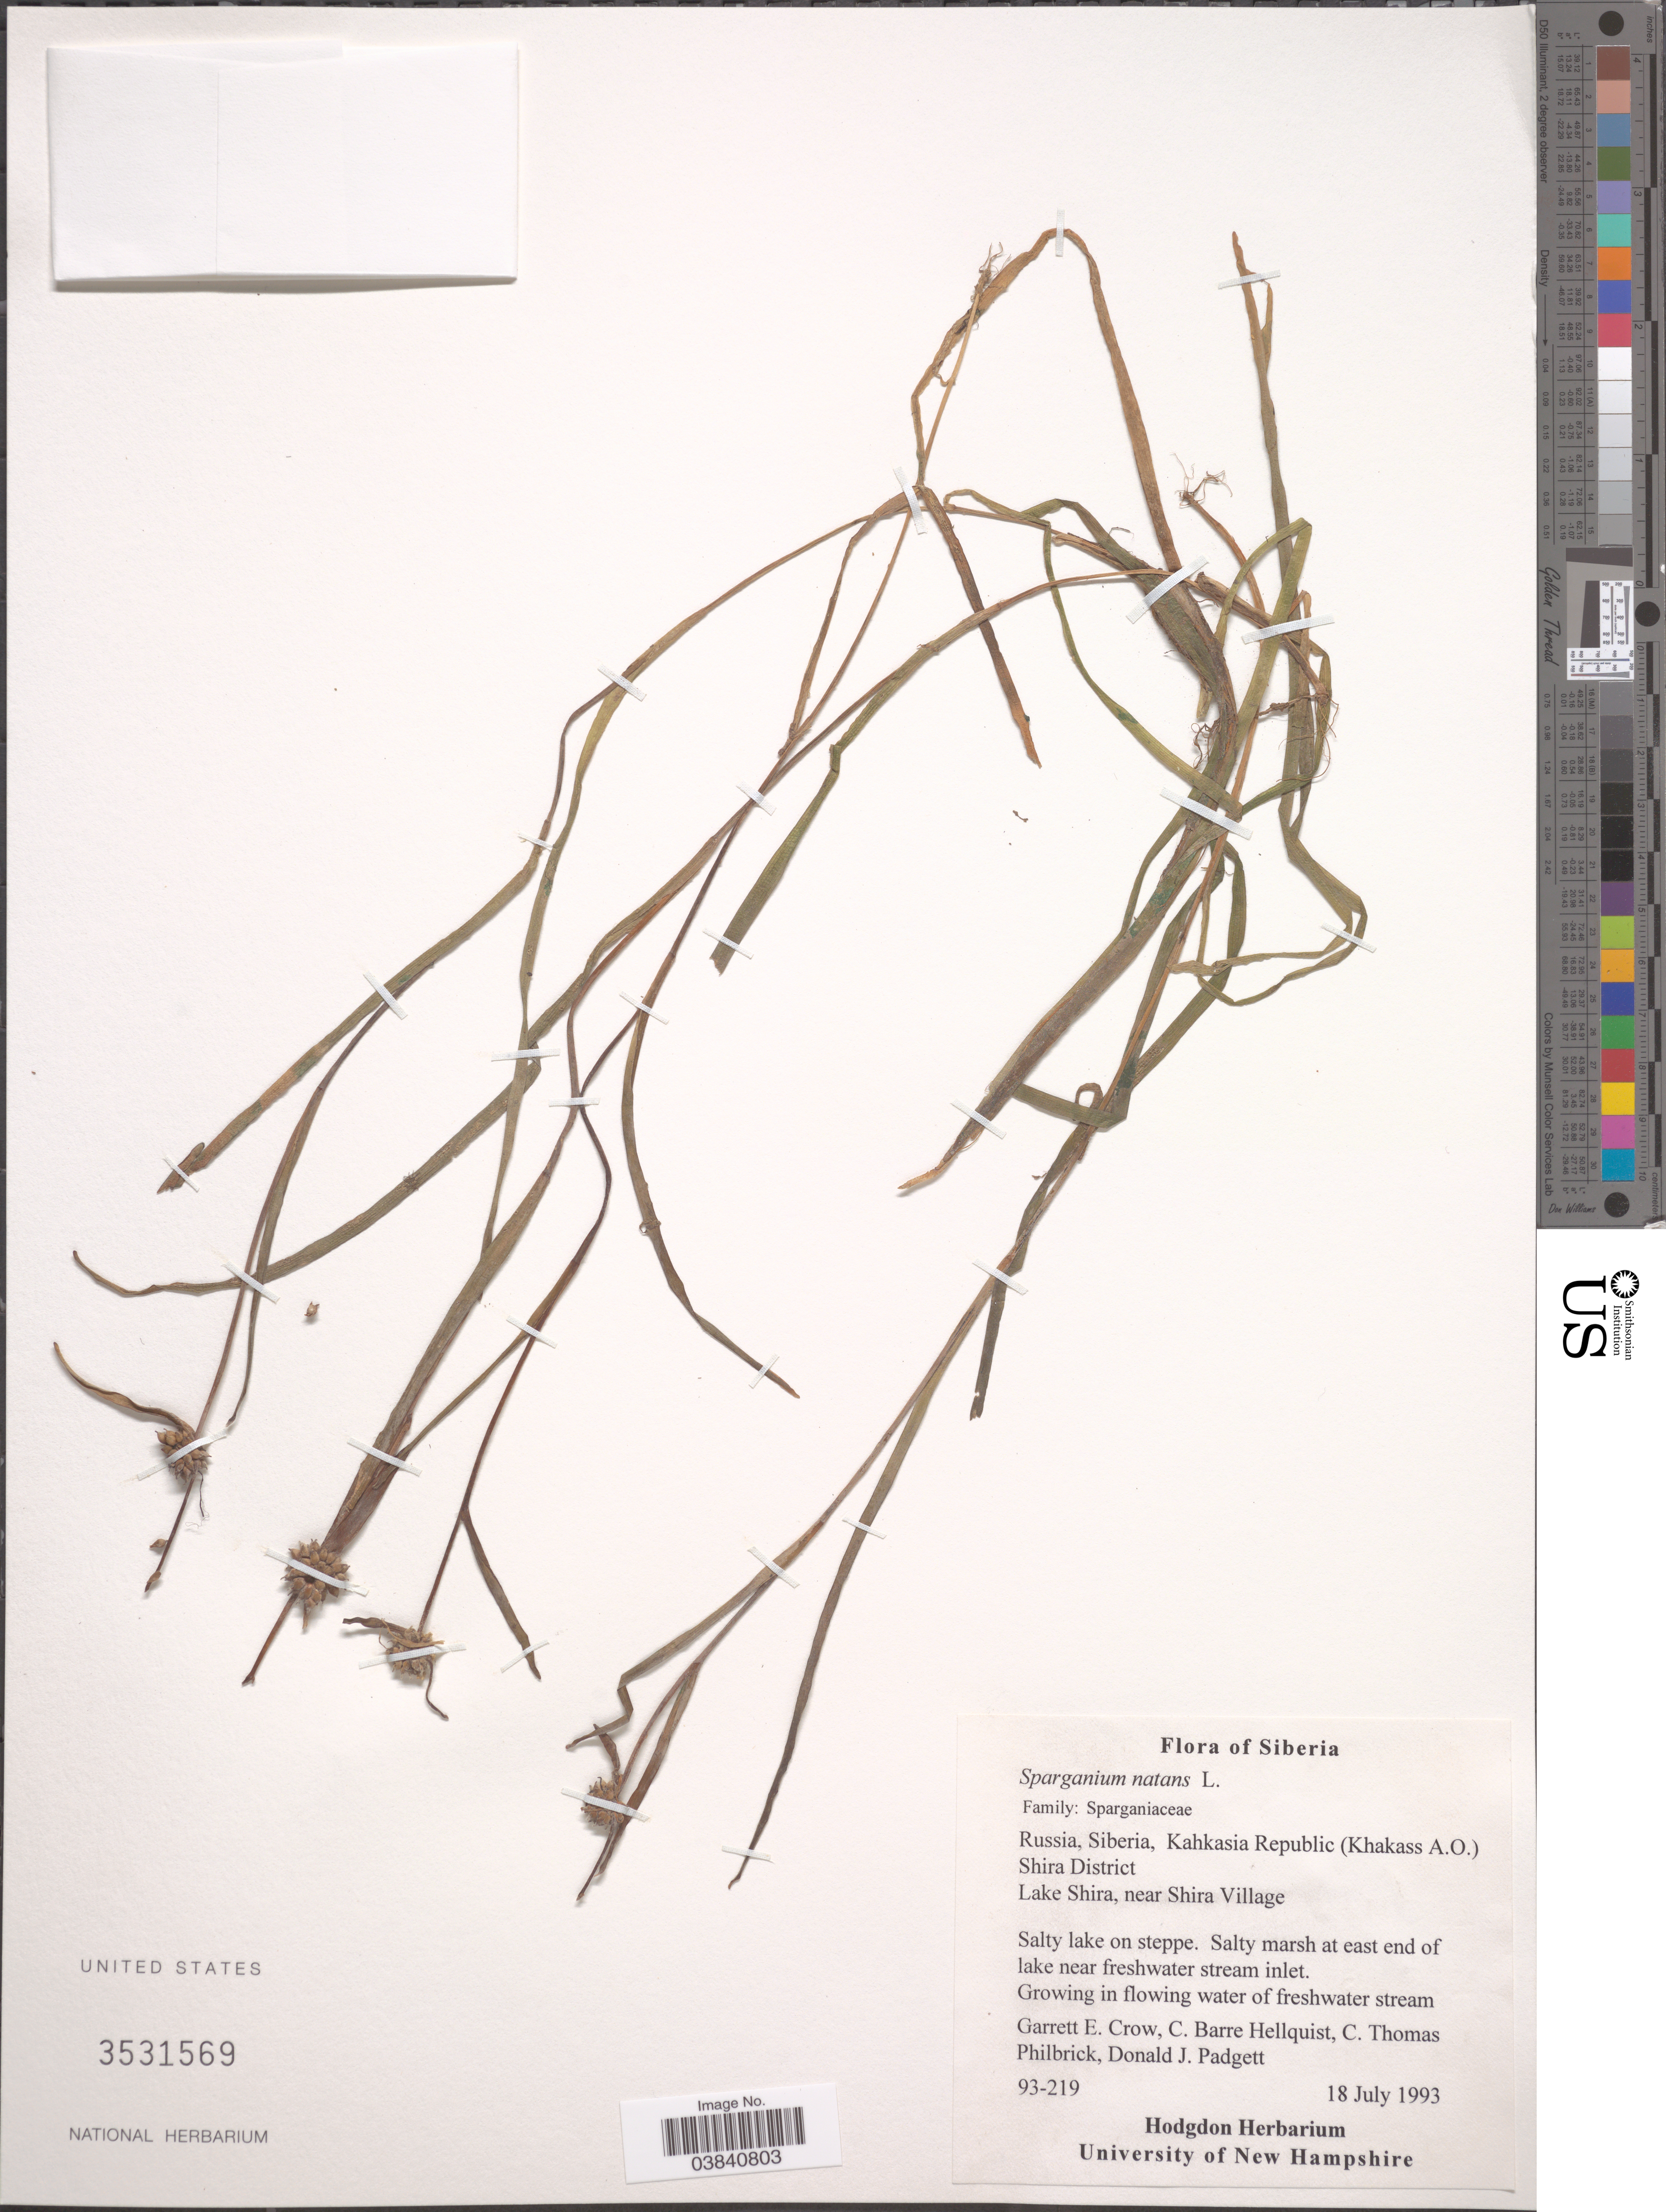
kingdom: Plantae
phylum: Tracheophyta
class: Liliopsida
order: Poales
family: Typhaceae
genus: Sparganium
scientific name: Sparganium natans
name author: L.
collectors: G. E. Crow, C. Hellquist, C. Philbrick & D. Padgett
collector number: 93-219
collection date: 1993-07-18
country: Russian Federation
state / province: Khakassia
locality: Russia. Siberia, Kahkasia Republic (Khakass A.O.). Shira District. Lake Shira, near Shira Village.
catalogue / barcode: US 3531569